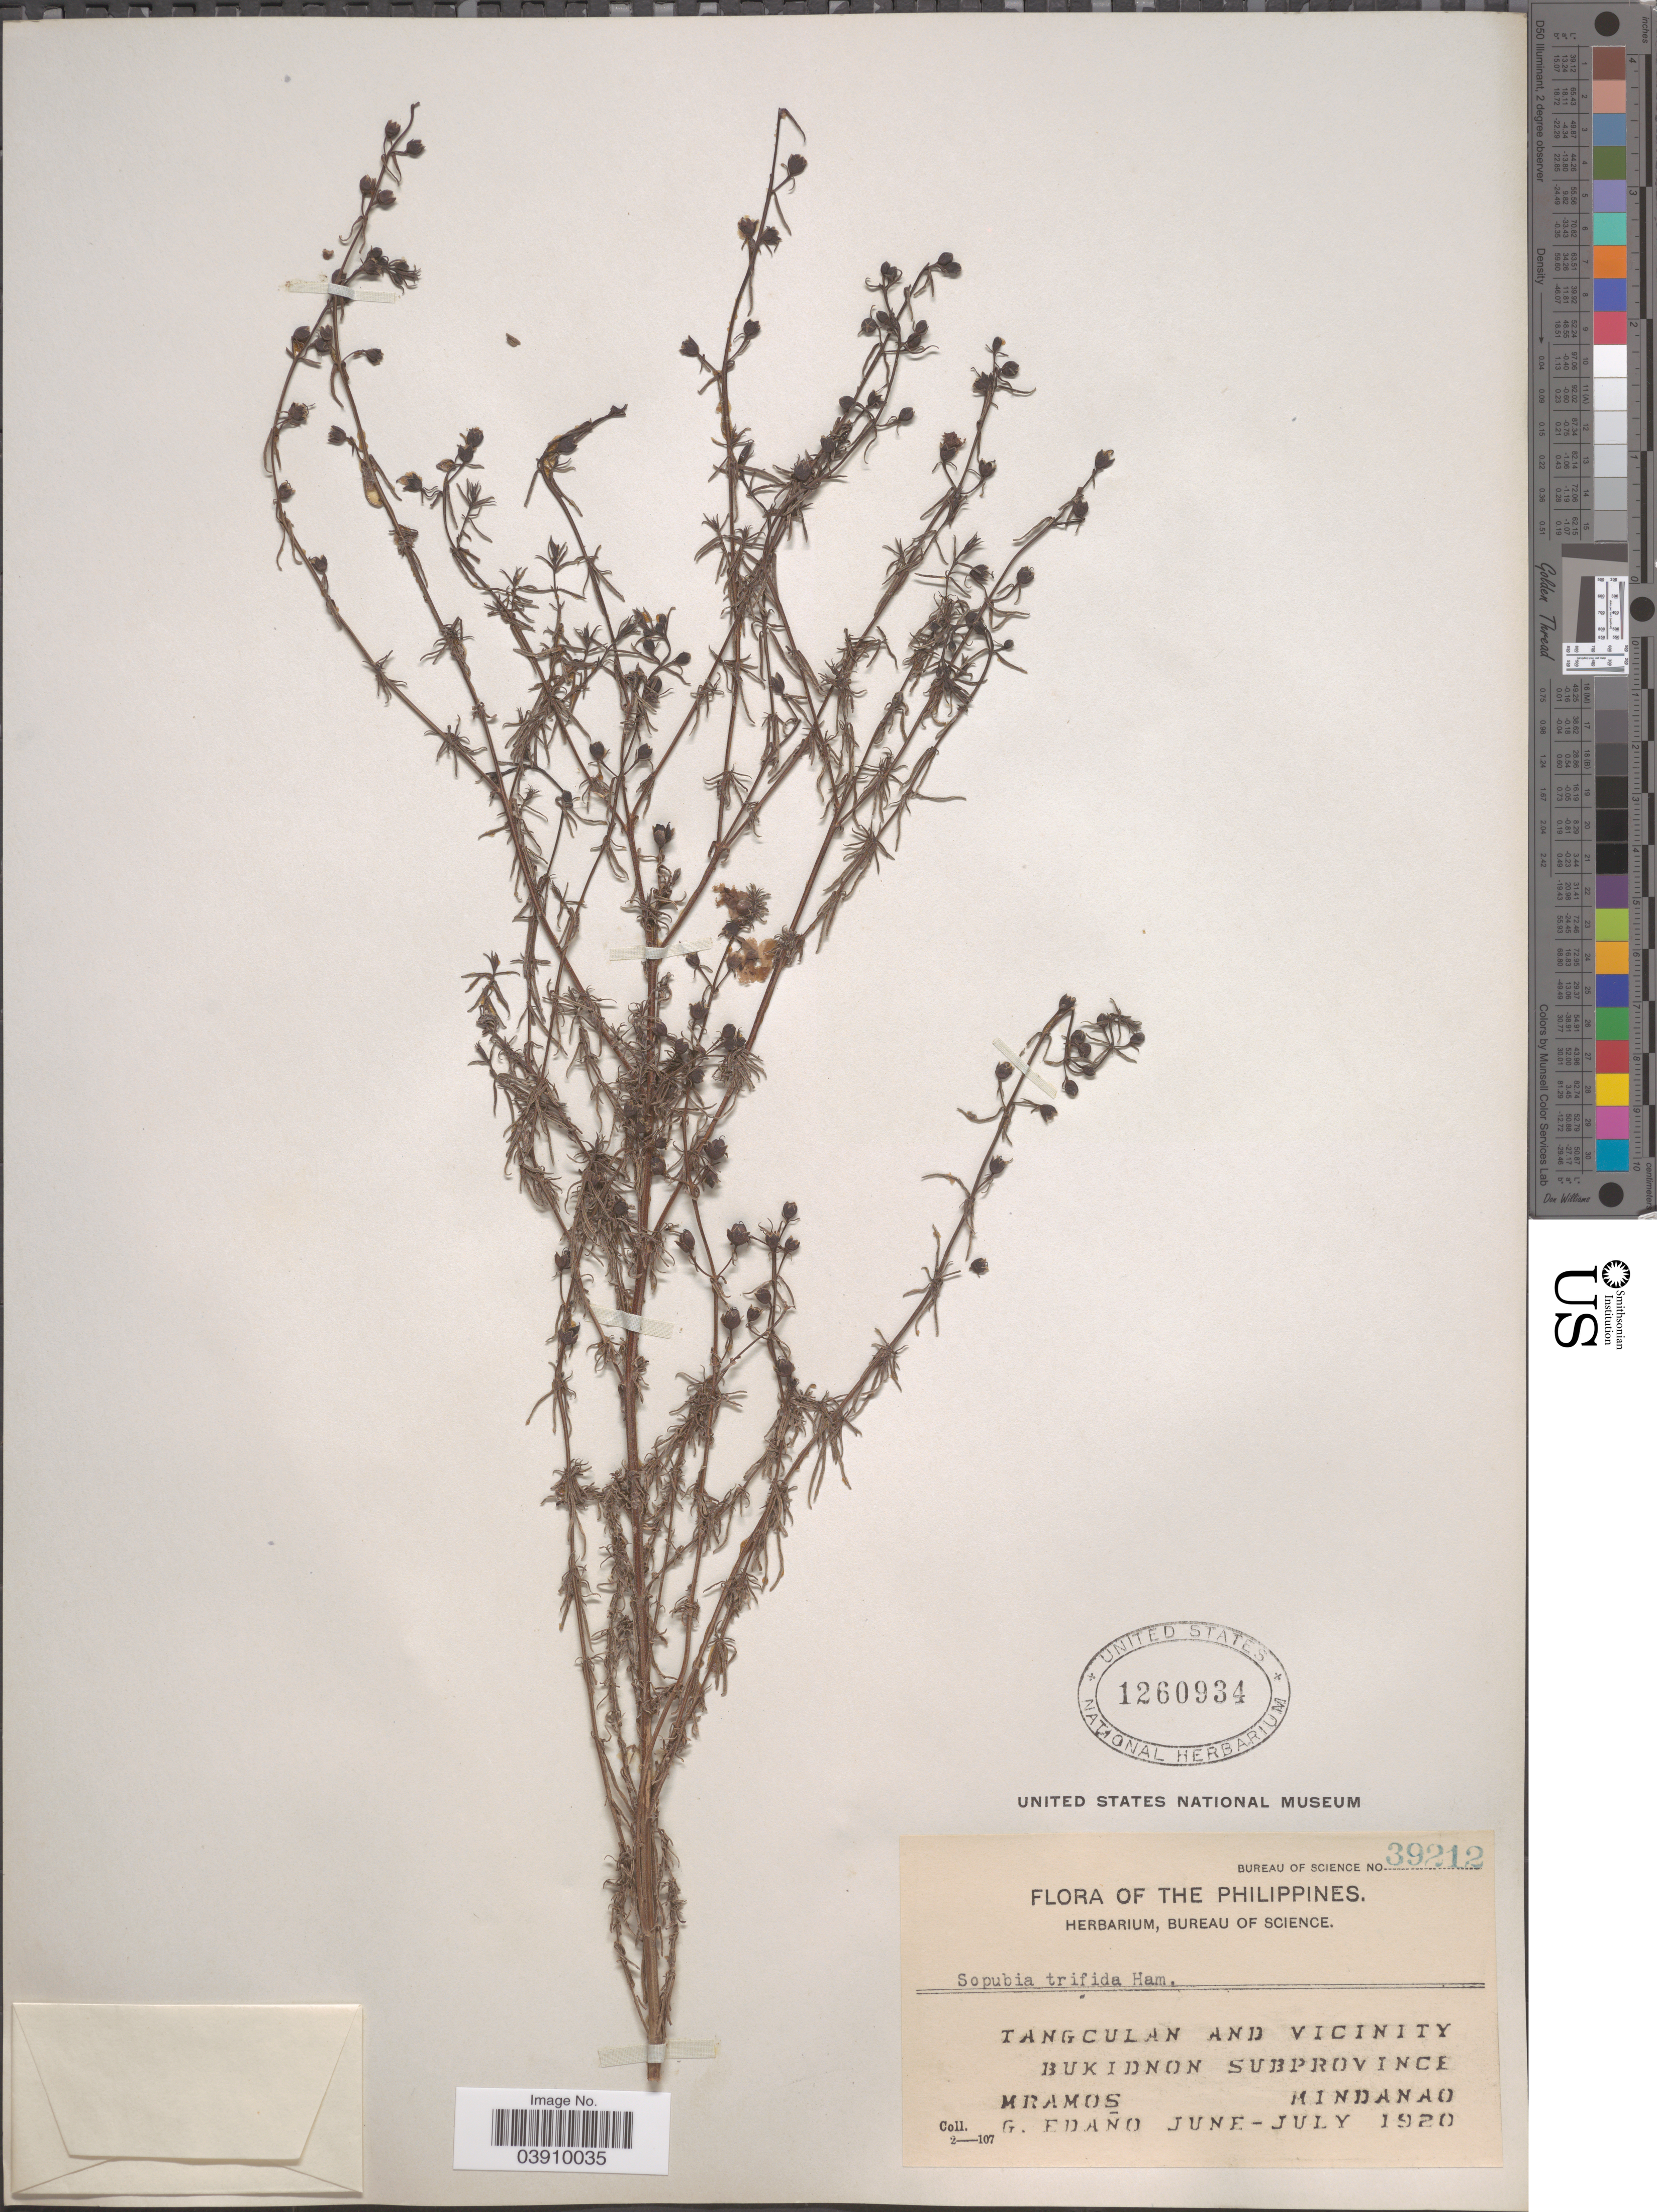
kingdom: Plantae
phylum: Tracheophyta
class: Magnoliopsida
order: Lamiales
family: Orobanchaceae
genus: Sopubia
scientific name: Sopubia trifida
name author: Buch.-Ham. ex D. Don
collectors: M. Ramos & E. Edano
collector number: Bureau of Science 39212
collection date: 1920-06/1920-07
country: Philippines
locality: Tangculan and vicinity. Bukidnon Subprovince. Mindanao.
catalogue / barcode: US 1260934